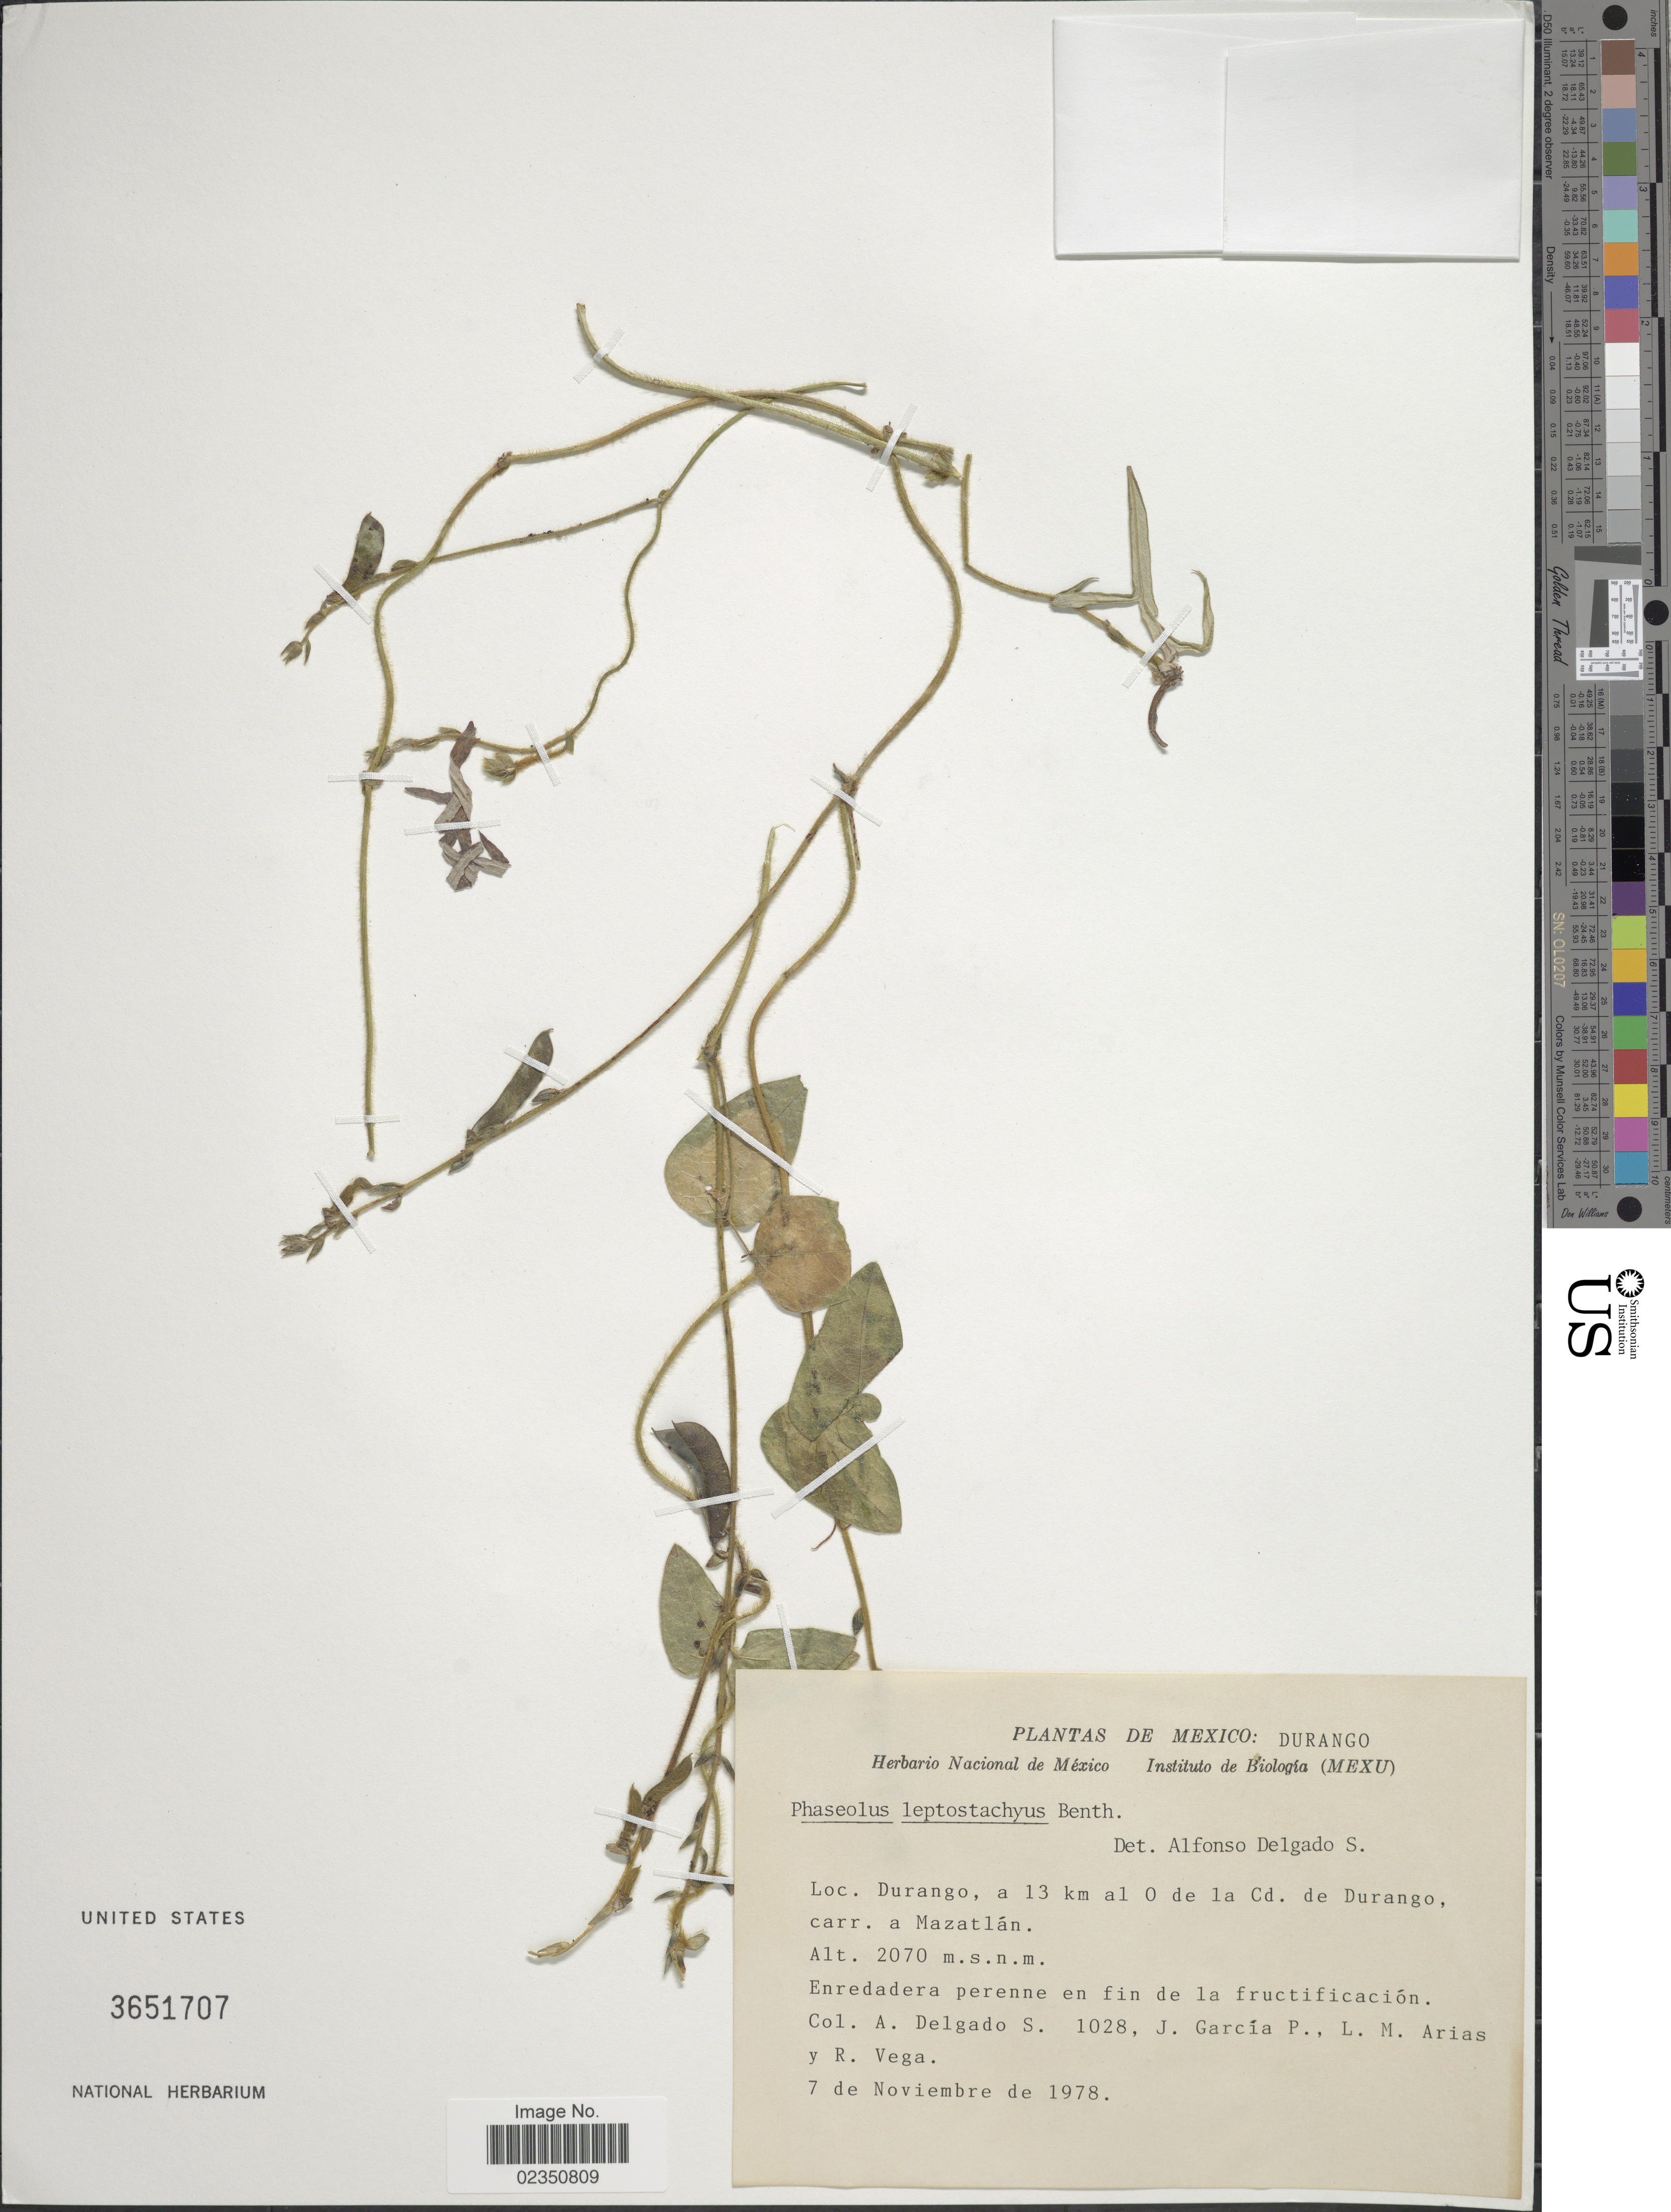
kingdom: Plantae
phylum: Tracheophyta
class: Magnoliopsida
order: Fabales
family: Fabaceae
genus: Phaseolus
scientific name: Phaseolus leptostachyus var. leptostachyus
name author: Benth.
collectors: A. Delgado S., J. García-P., L. Arias & R. Vega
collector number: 1028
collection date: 1978-11-07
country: Mexico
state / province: Durango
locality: A 13 km al O de la Cd. de Durangp, carr. a Mazatlan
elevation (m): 2070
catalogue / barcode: US 3651707